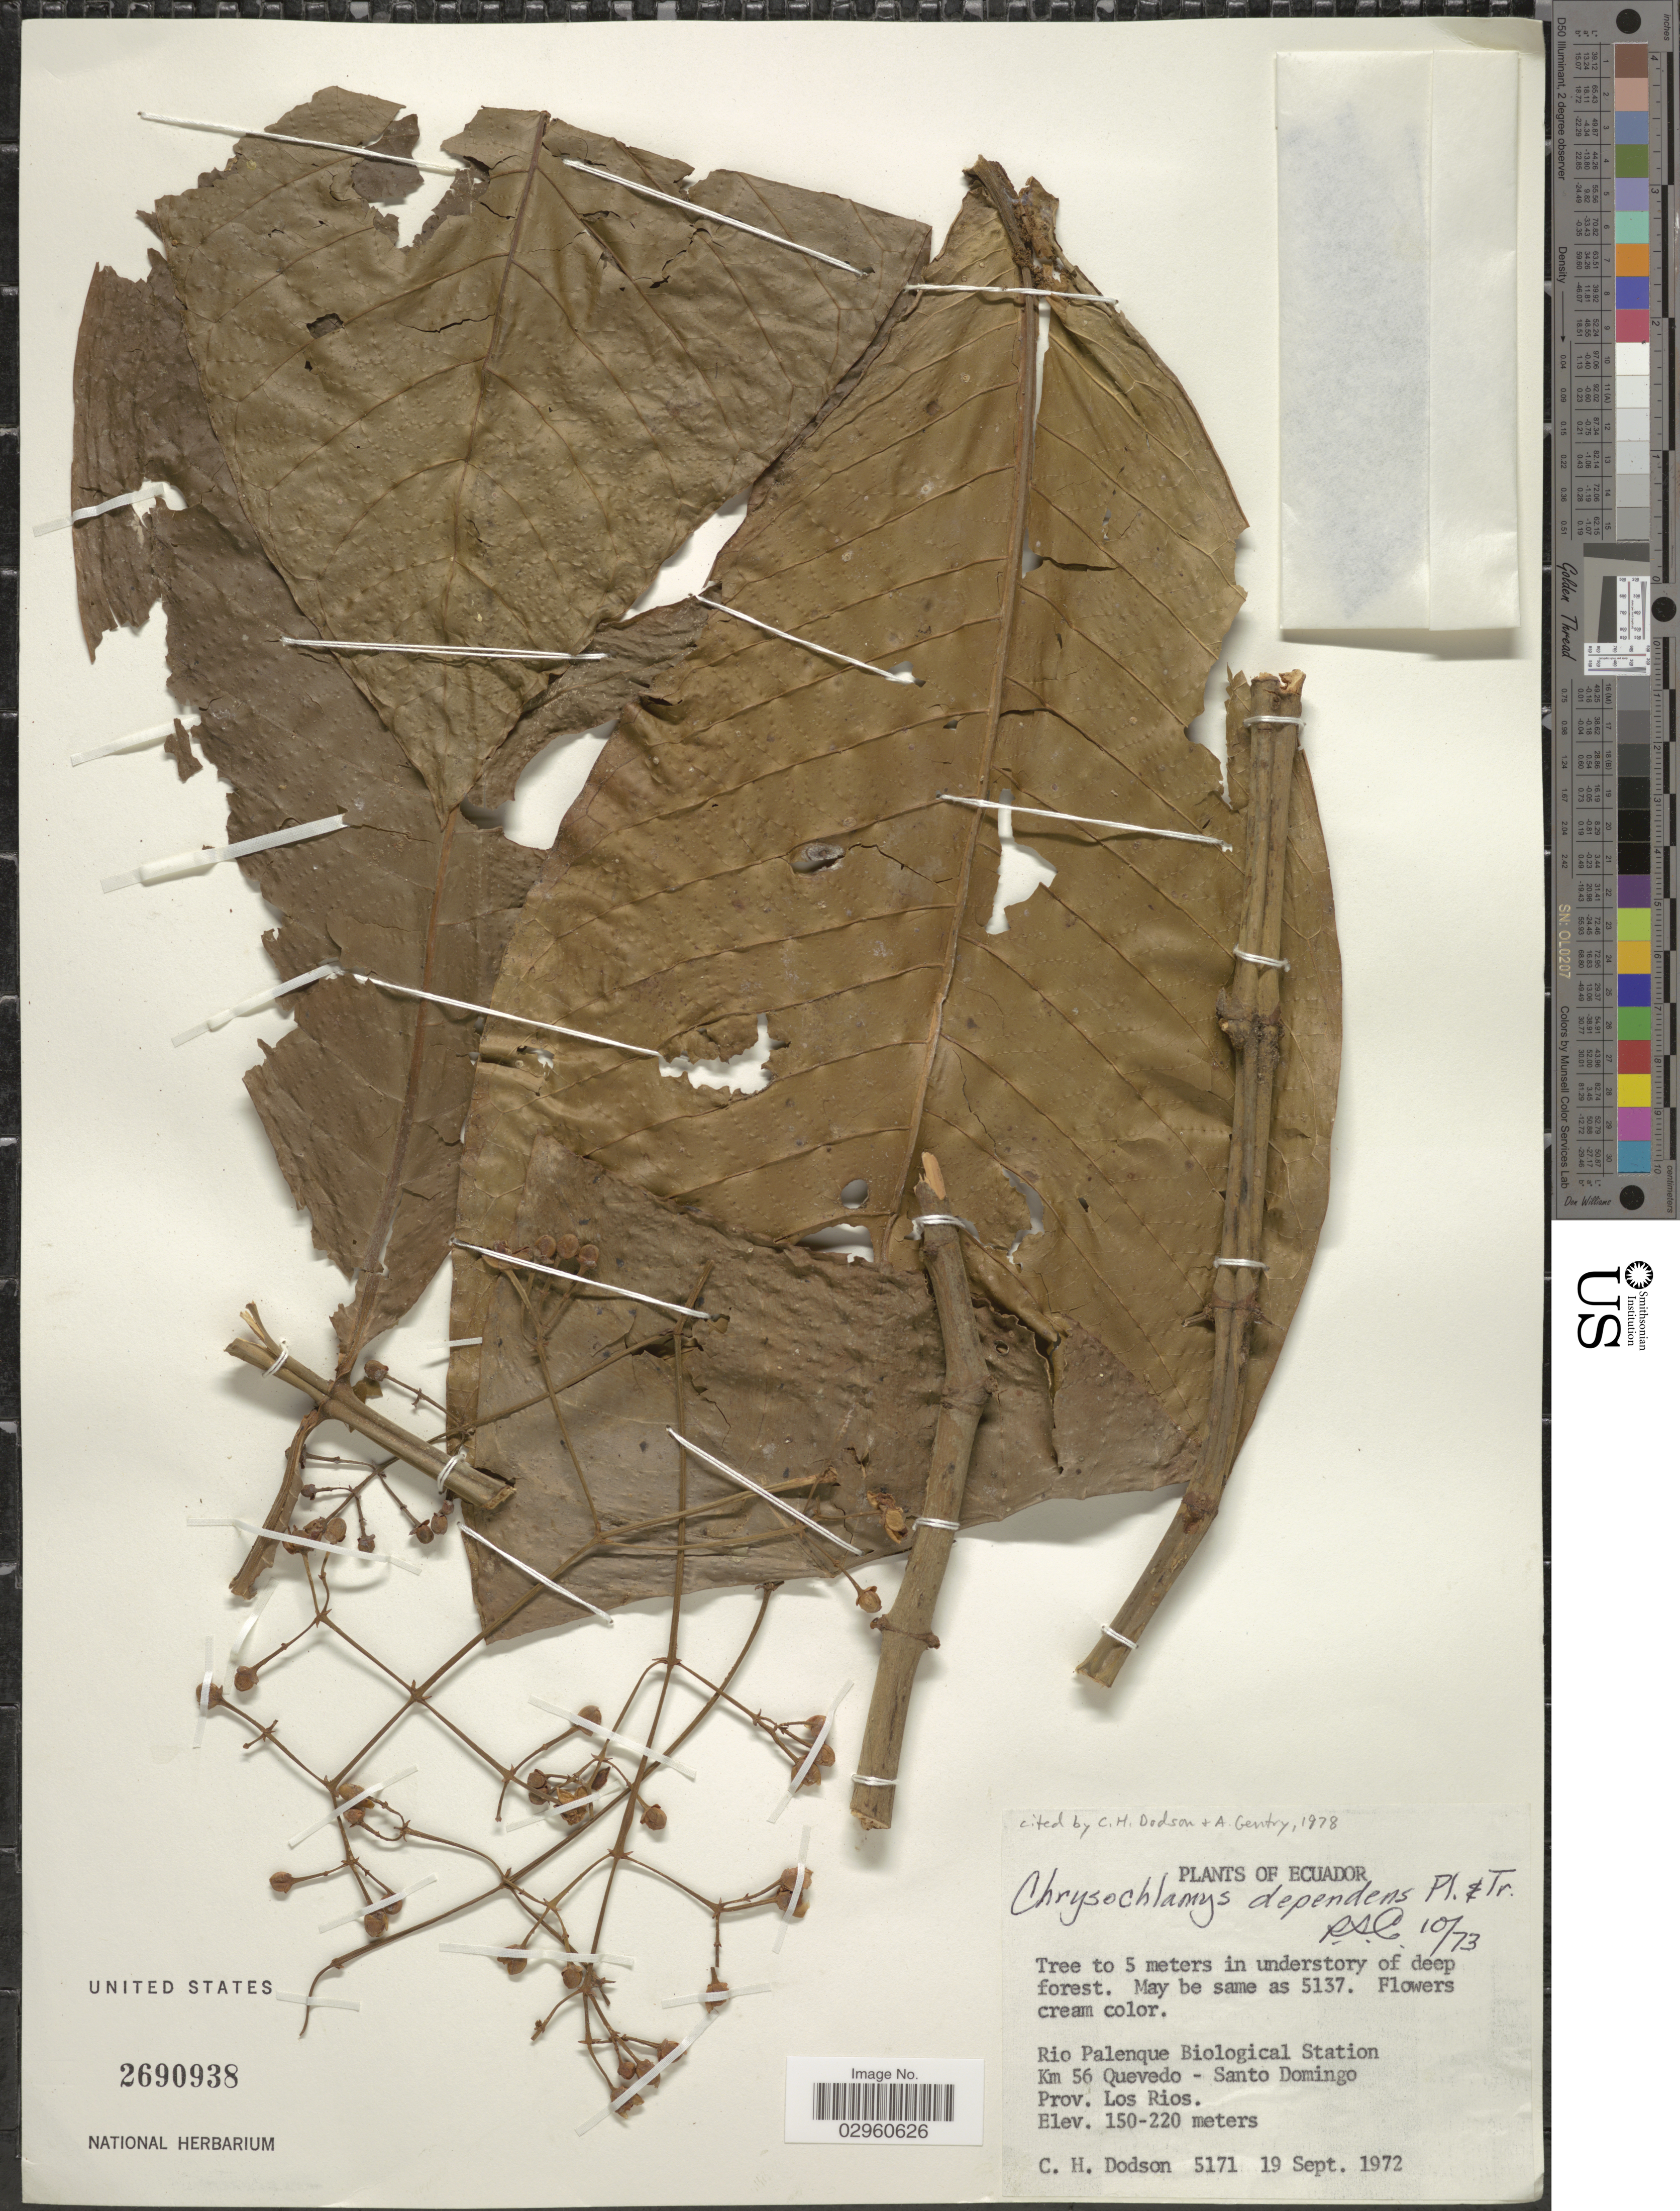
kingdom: Plantae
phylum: Tracheophyta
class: Magnoliopsida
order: Malpighiales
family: Clusiaceae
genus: Chrysochlamys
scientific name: Chrysochlamys dependens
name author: Planch. & Triana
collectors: C. H. Dodson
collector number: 5171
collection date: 1972-09-19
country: Ecuador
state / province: Los Ríos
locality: Rio Palenque Biological Station. Km 56 Quevedo - Santo Domingo. Prov. Los Rios.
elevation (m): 150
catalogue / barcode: US 2690938